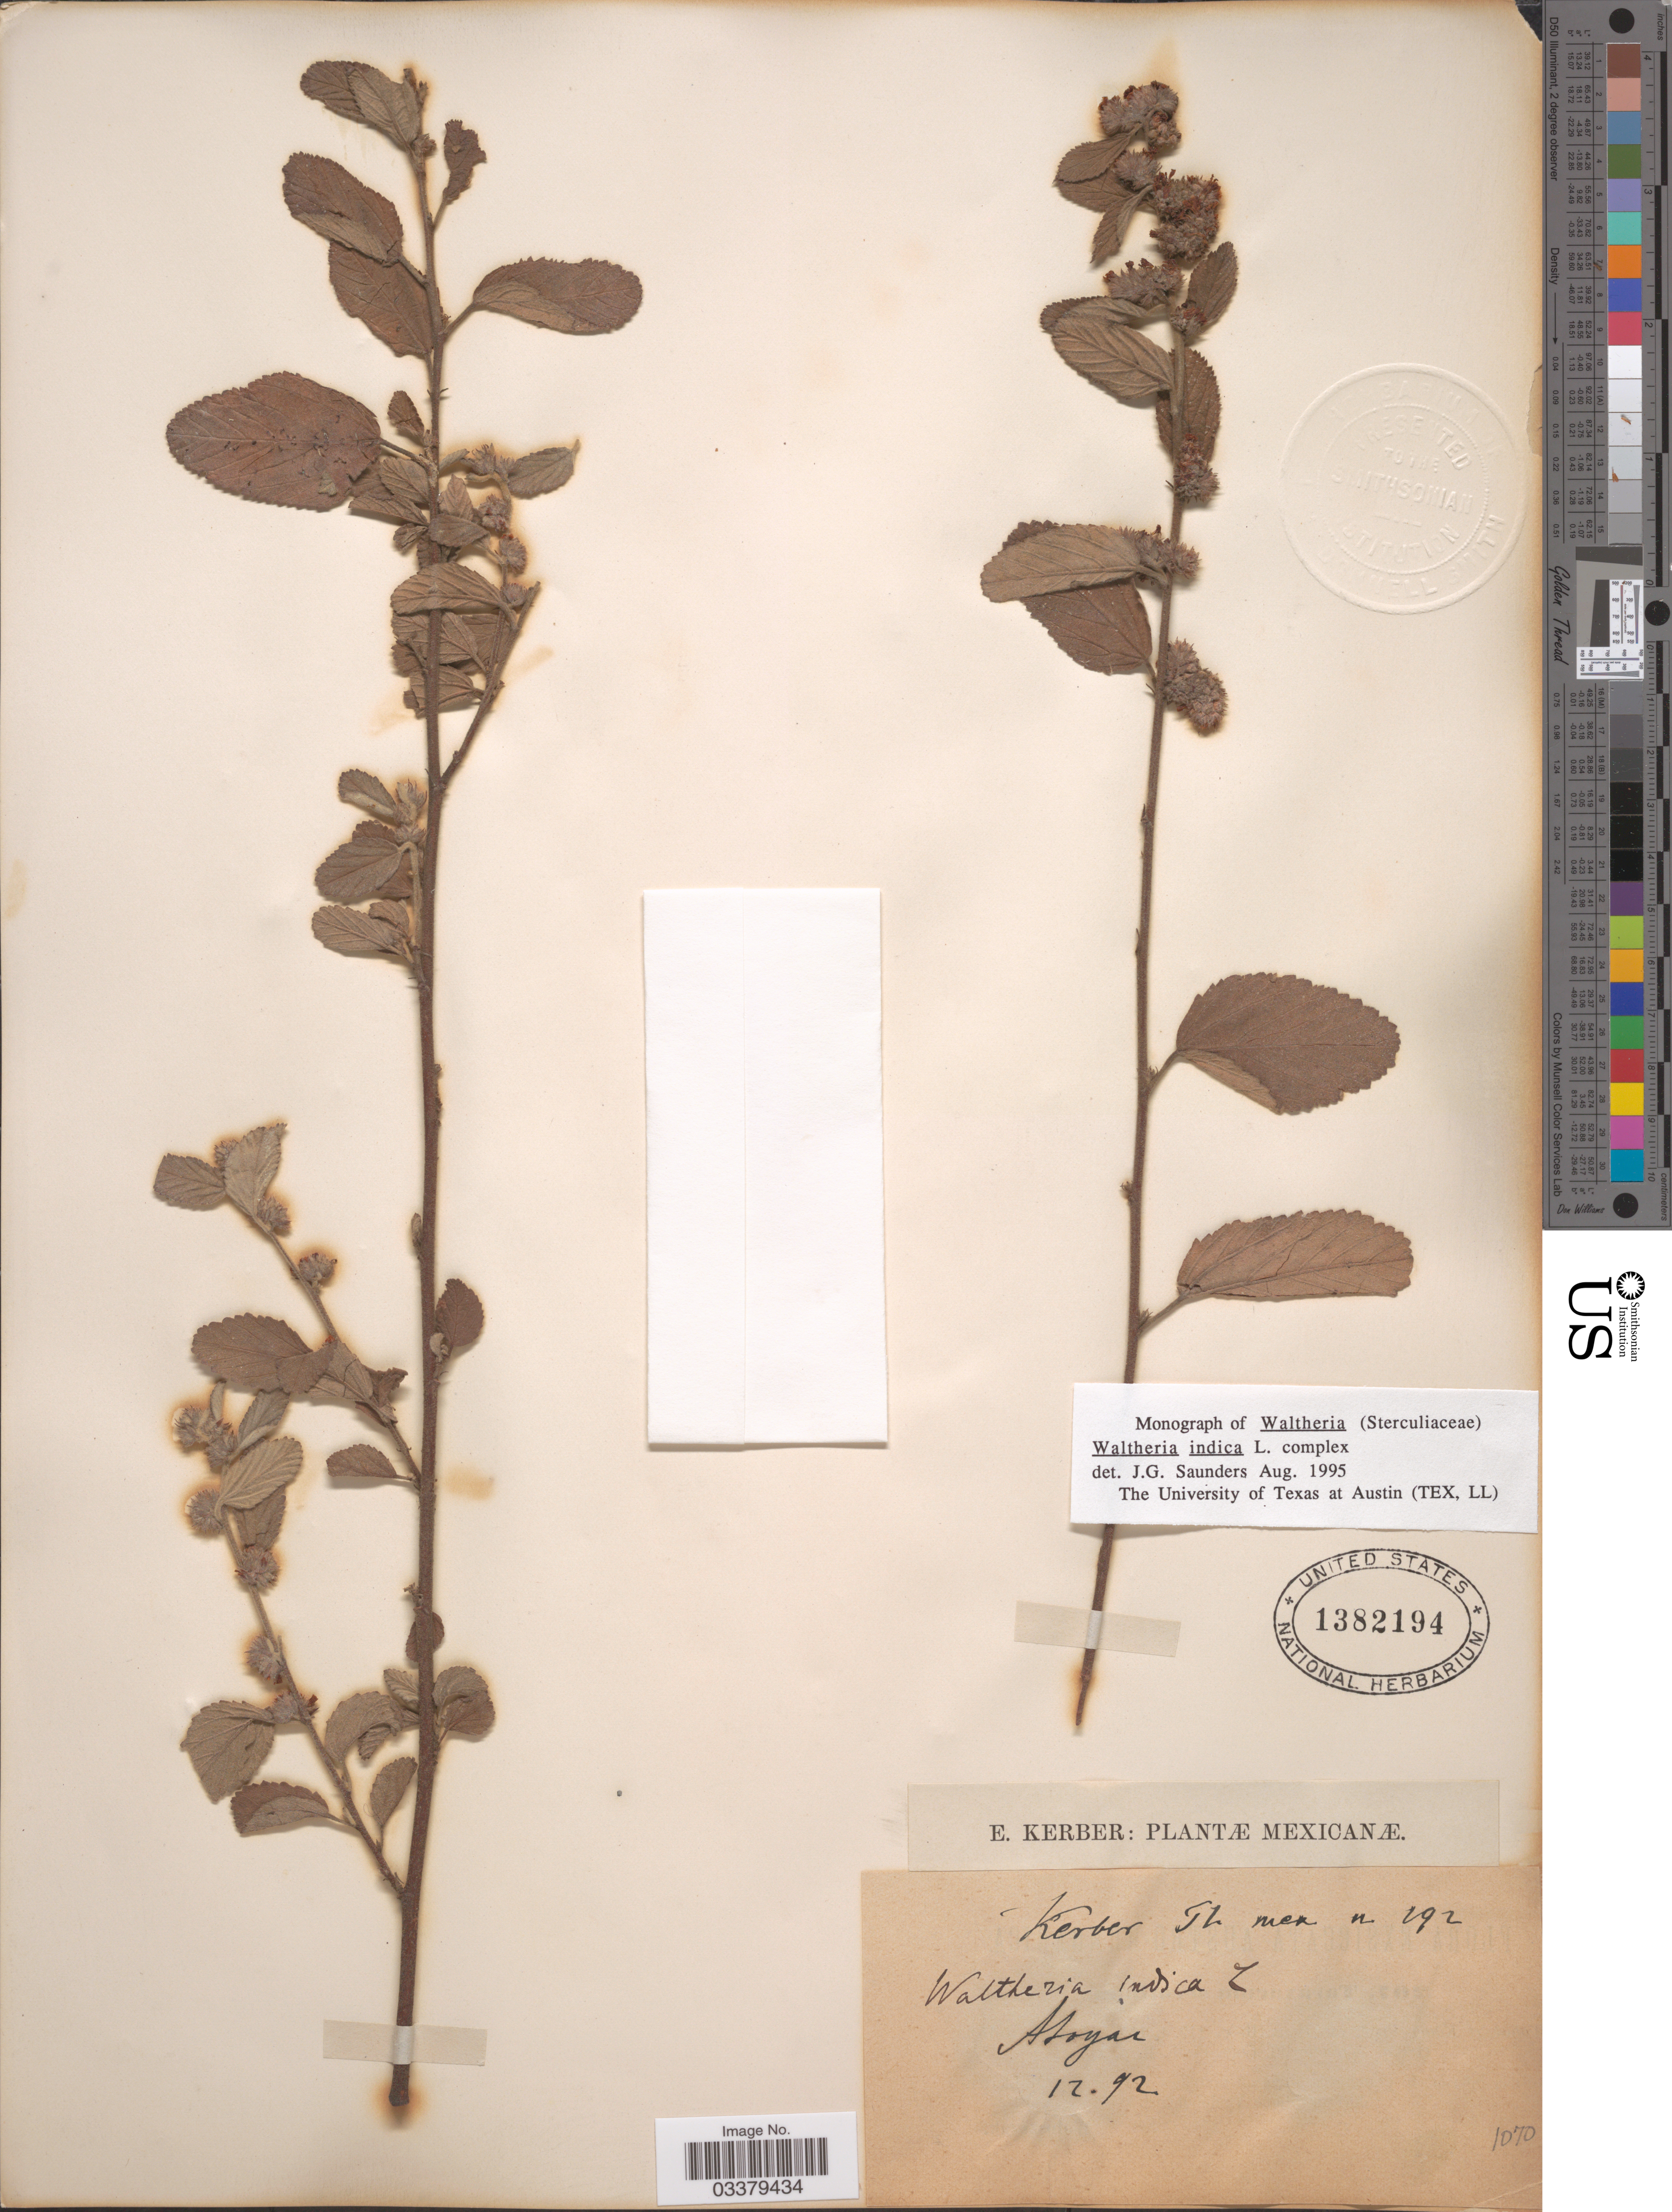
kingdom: Plantae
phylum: Tracheophyta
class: Magnoliopsida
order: Malvales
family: Malvaceae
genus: Waltheria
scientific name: Waltheria indica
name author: L.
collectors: E. Kerber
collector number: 192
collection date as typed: Transcribed d/m/y: /12/92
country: Mexico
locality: Atoyac.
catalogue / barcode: US 1382194